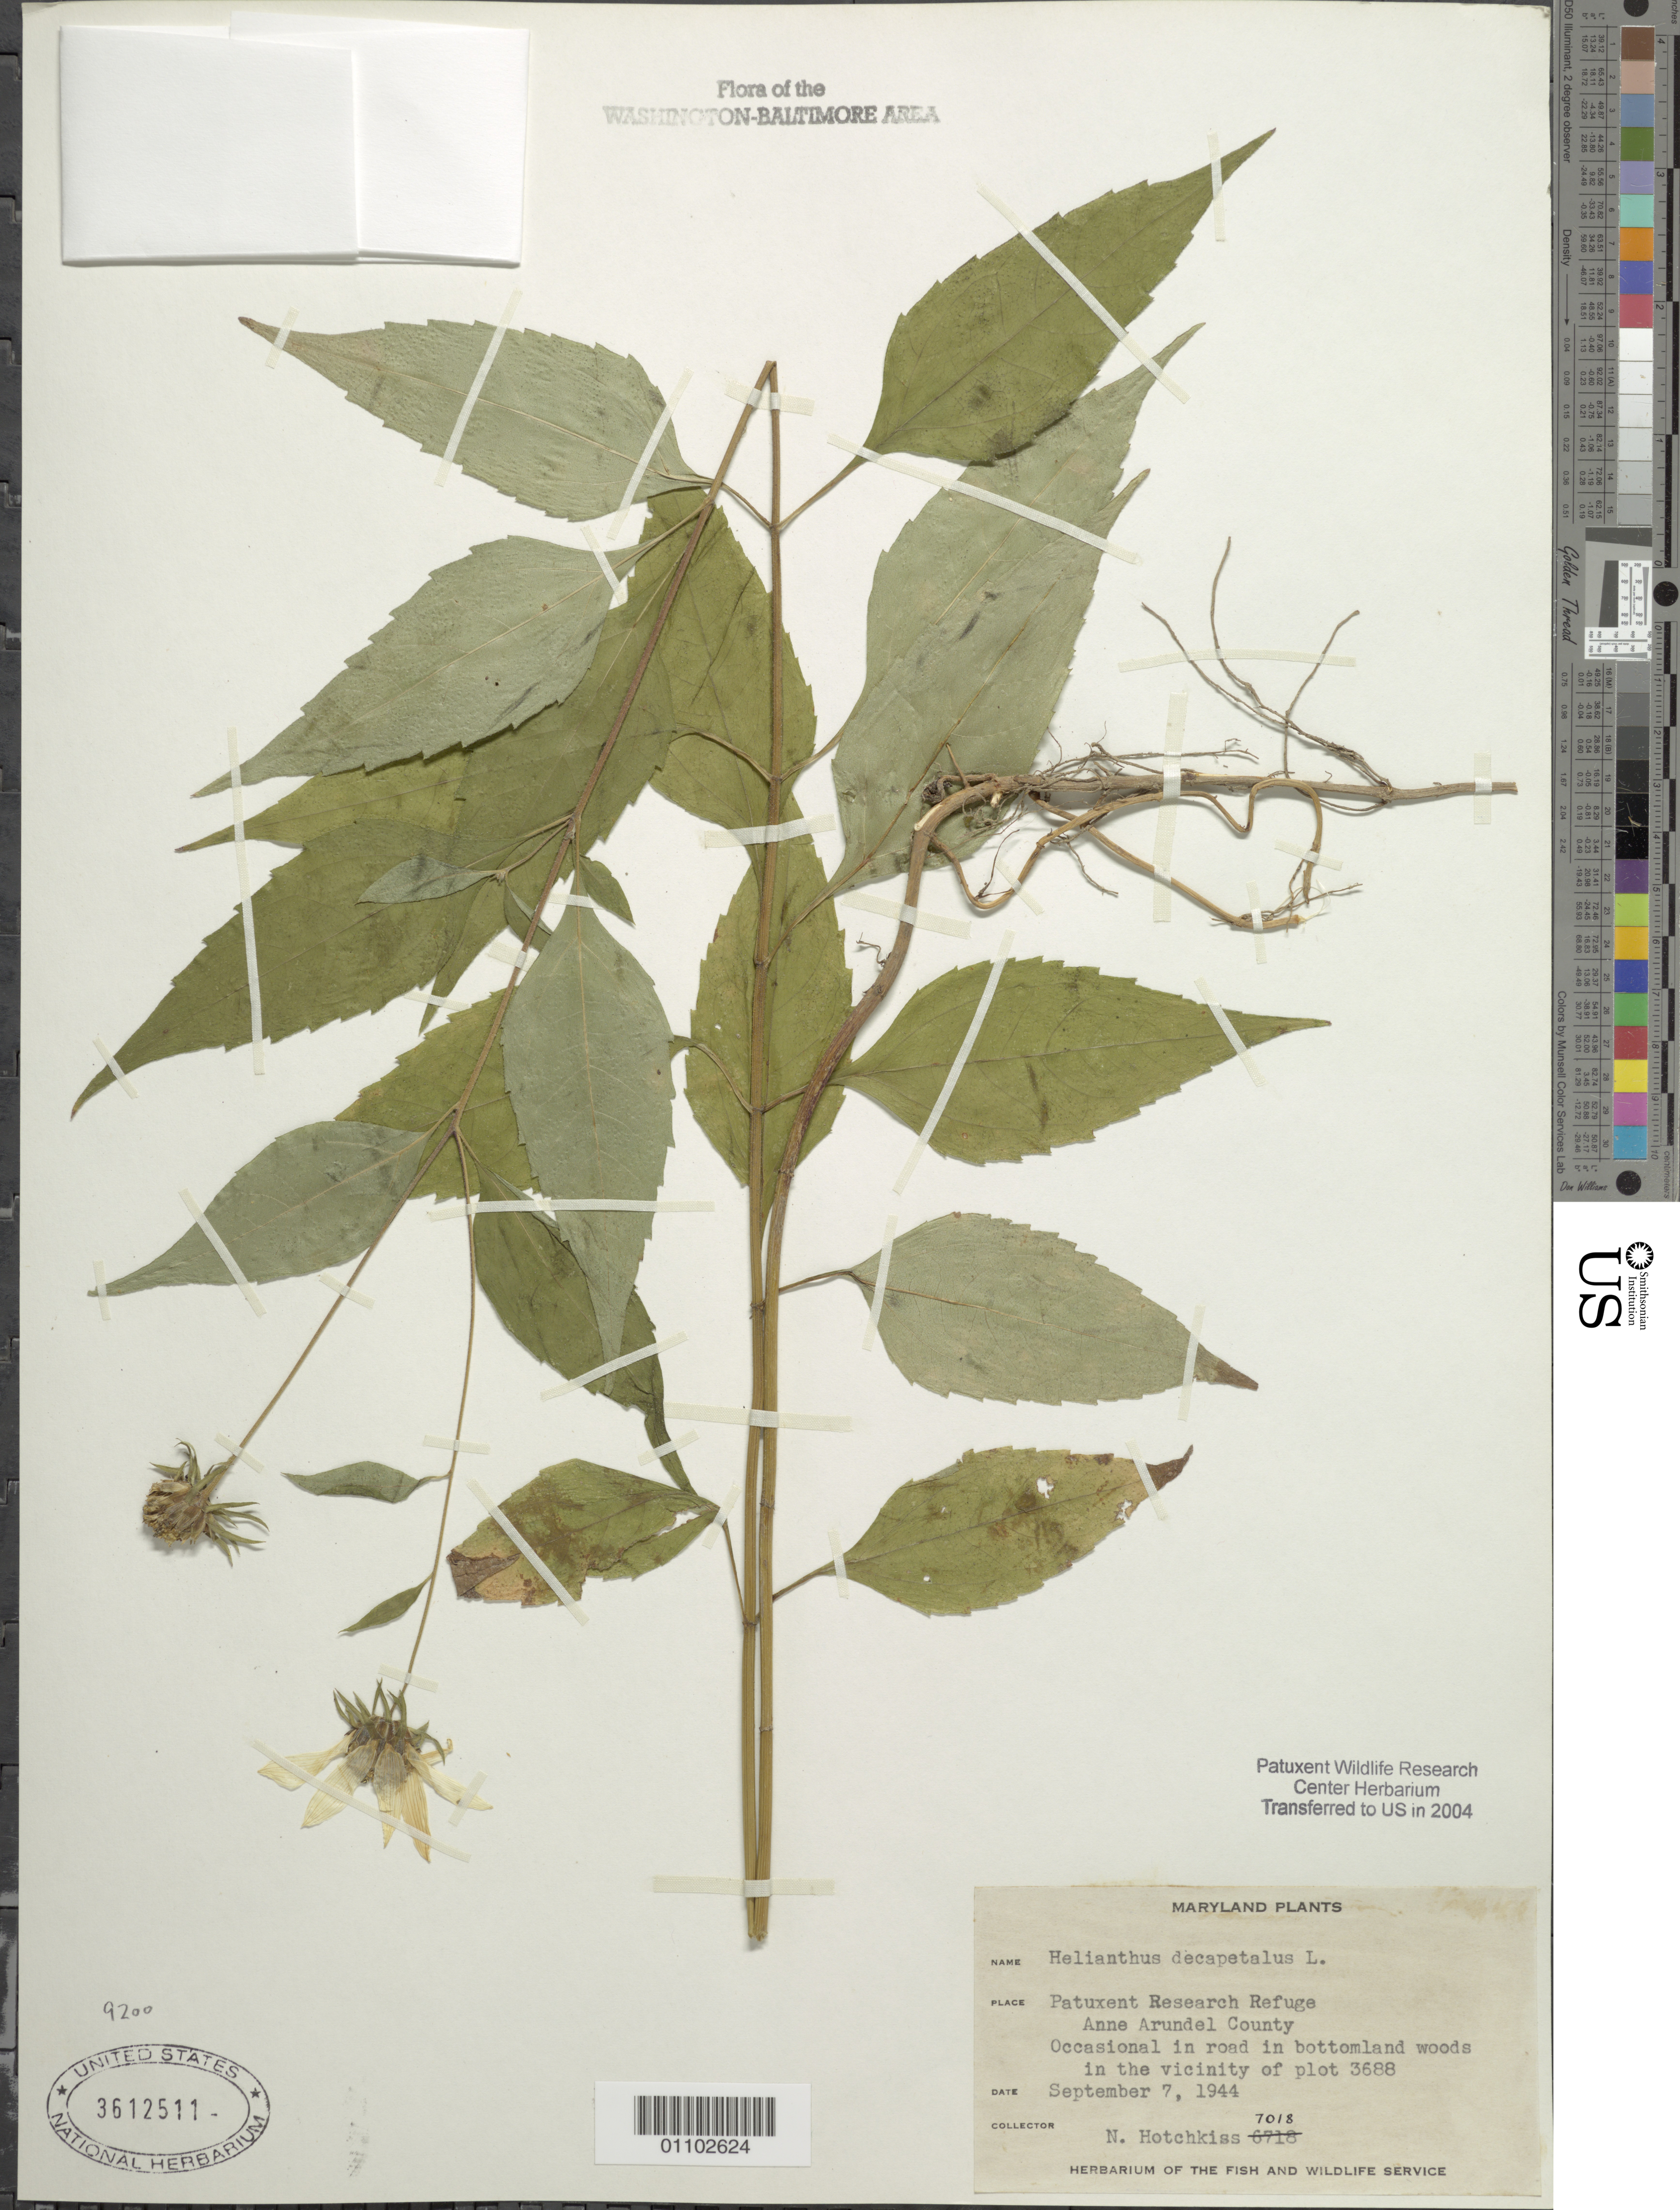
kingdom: Plantae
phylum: Tracheophyta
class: Magnoliopsida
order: Asterales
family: Asteraceae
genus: Helianthus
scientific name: Helianthus decapetalus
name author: L.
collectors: N. Hotchkiss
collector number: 7018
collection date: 1944-09-07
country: United States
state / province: Maryland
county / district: Anne Arundel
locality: Patuxent Research Refuge, in the vicinity of plot 3688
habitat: Occasional in road in bottomland woods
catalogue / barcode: US 3612511